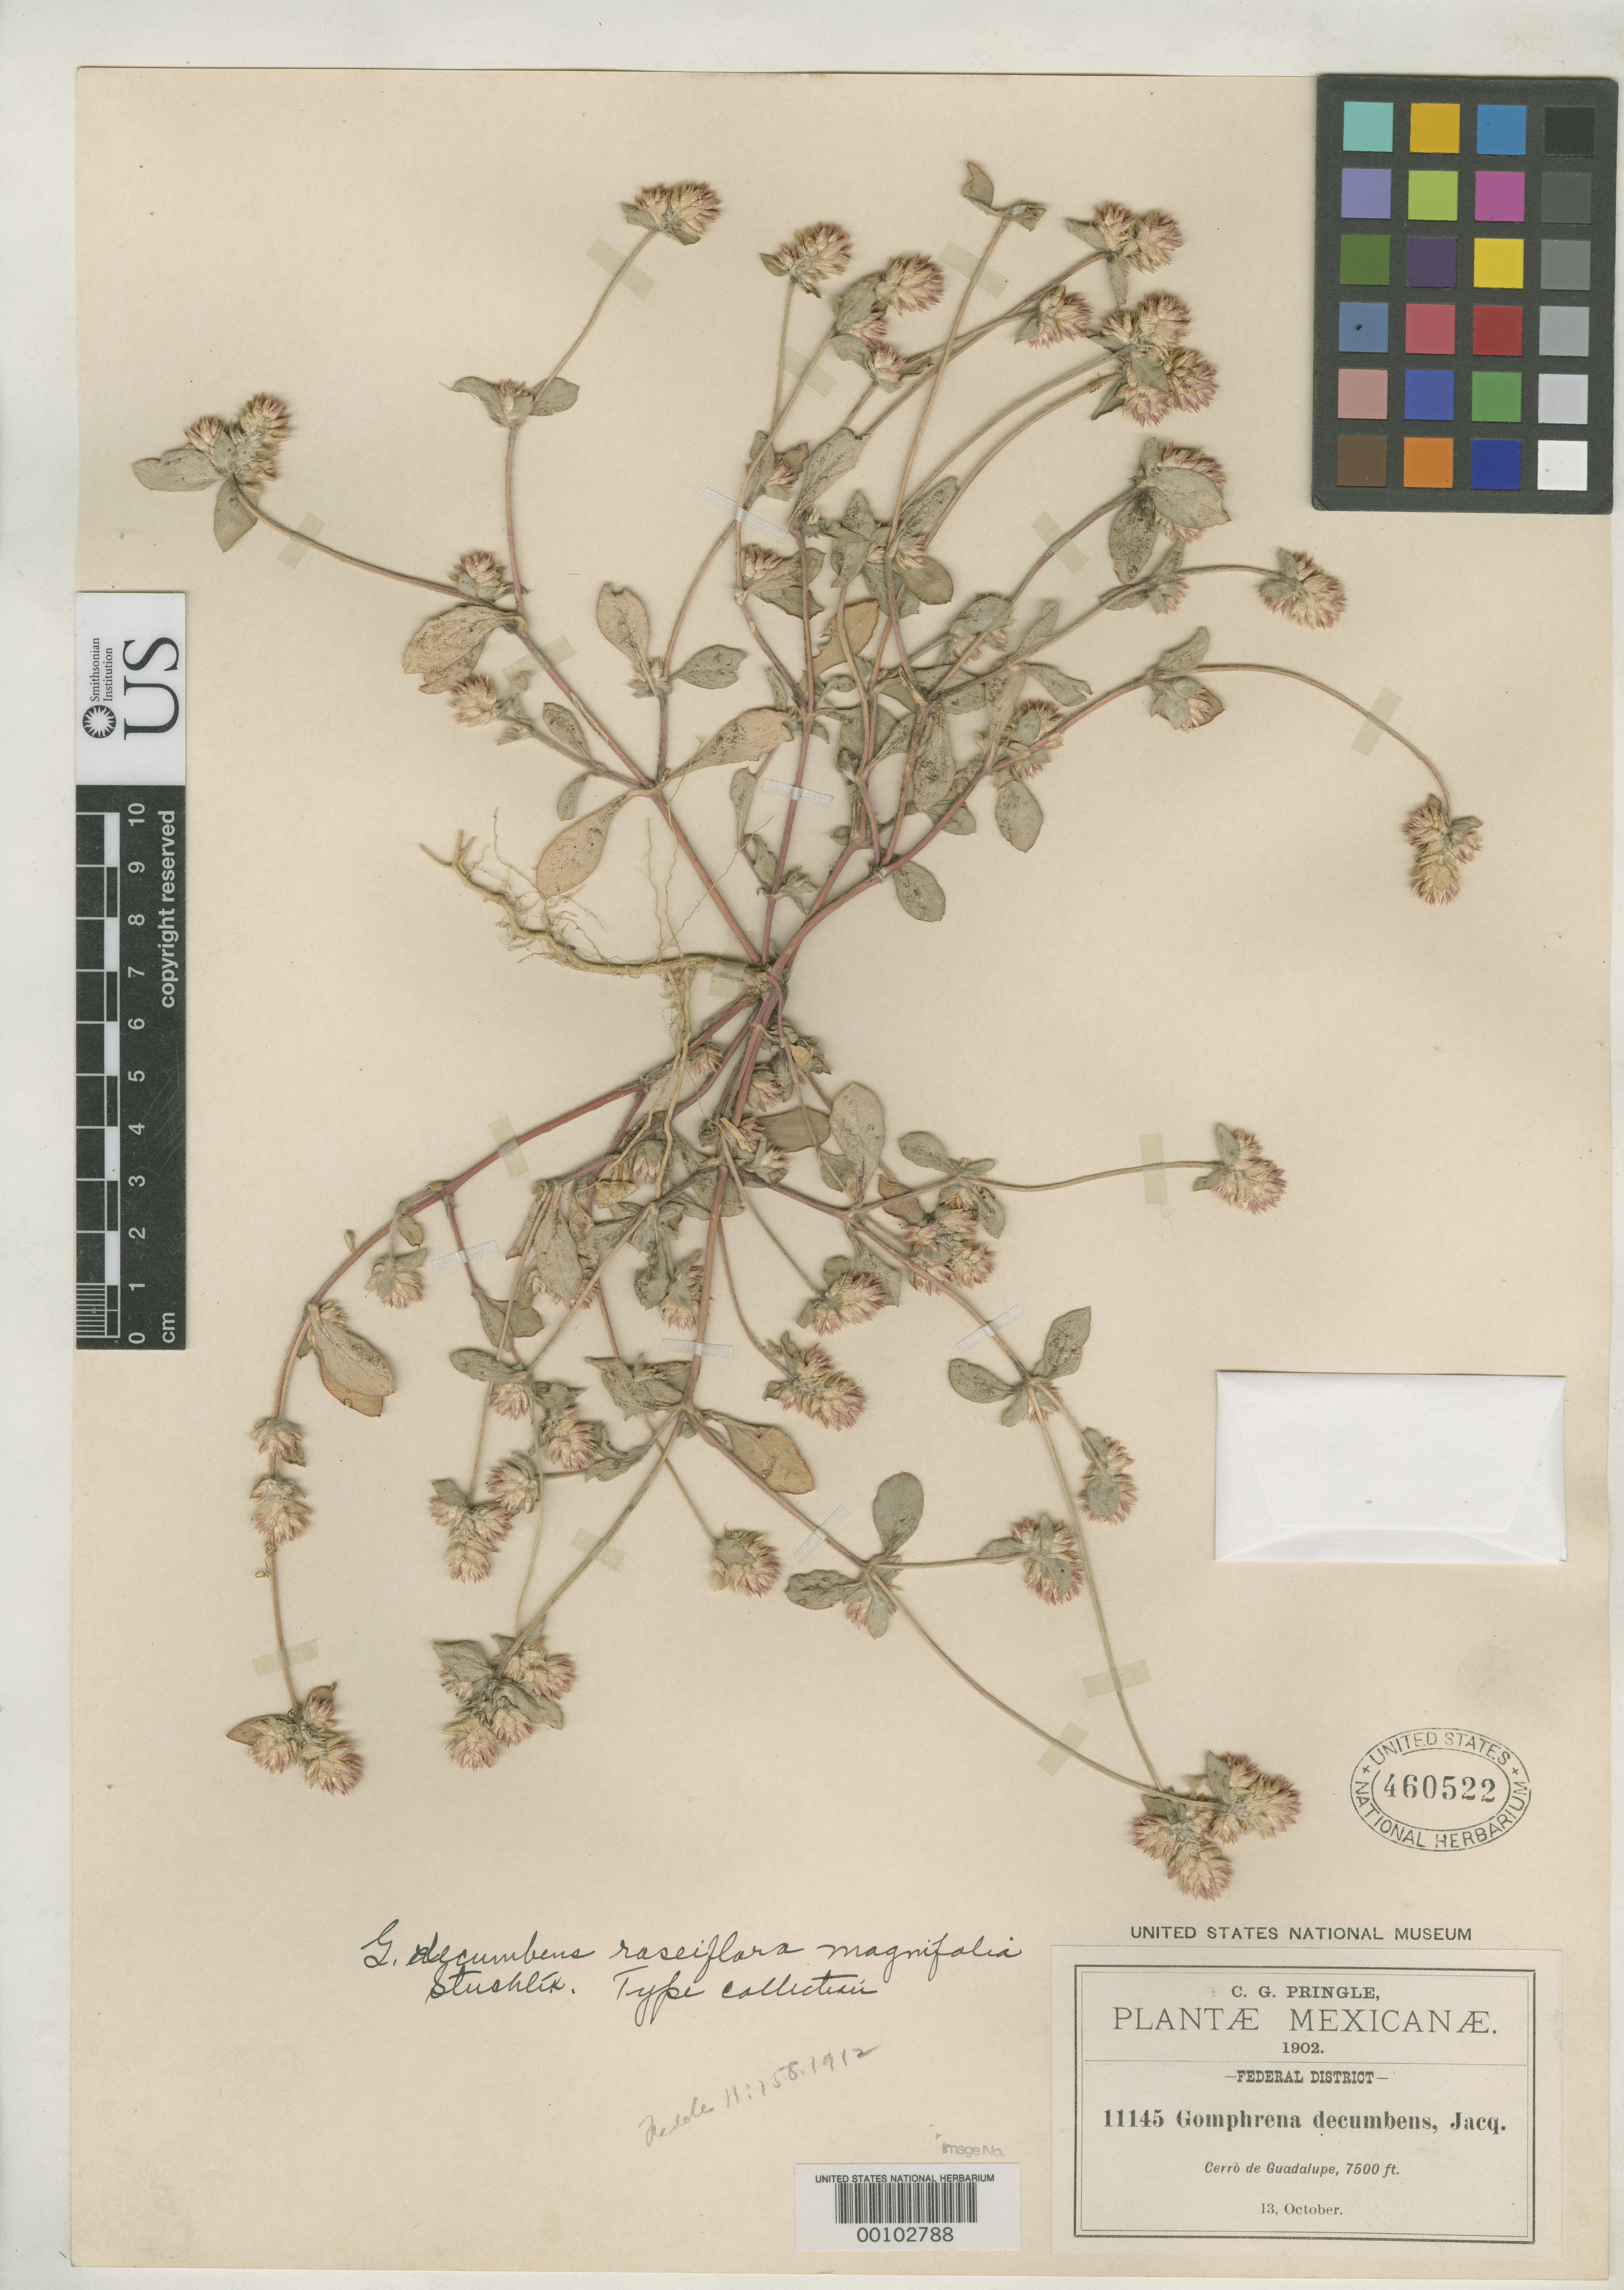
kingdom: Plantae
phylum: Tracheophyta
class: Magnoliopsida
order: Caryophyllales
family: Amaranthaceae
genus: Gomphrena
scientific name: Gomphrena decumbens f. magniflora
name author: Stuchlík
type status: Isotype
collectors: C. G. Pringle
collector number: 11145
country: Mexico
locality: E of Monserrat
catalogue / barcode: US 460522